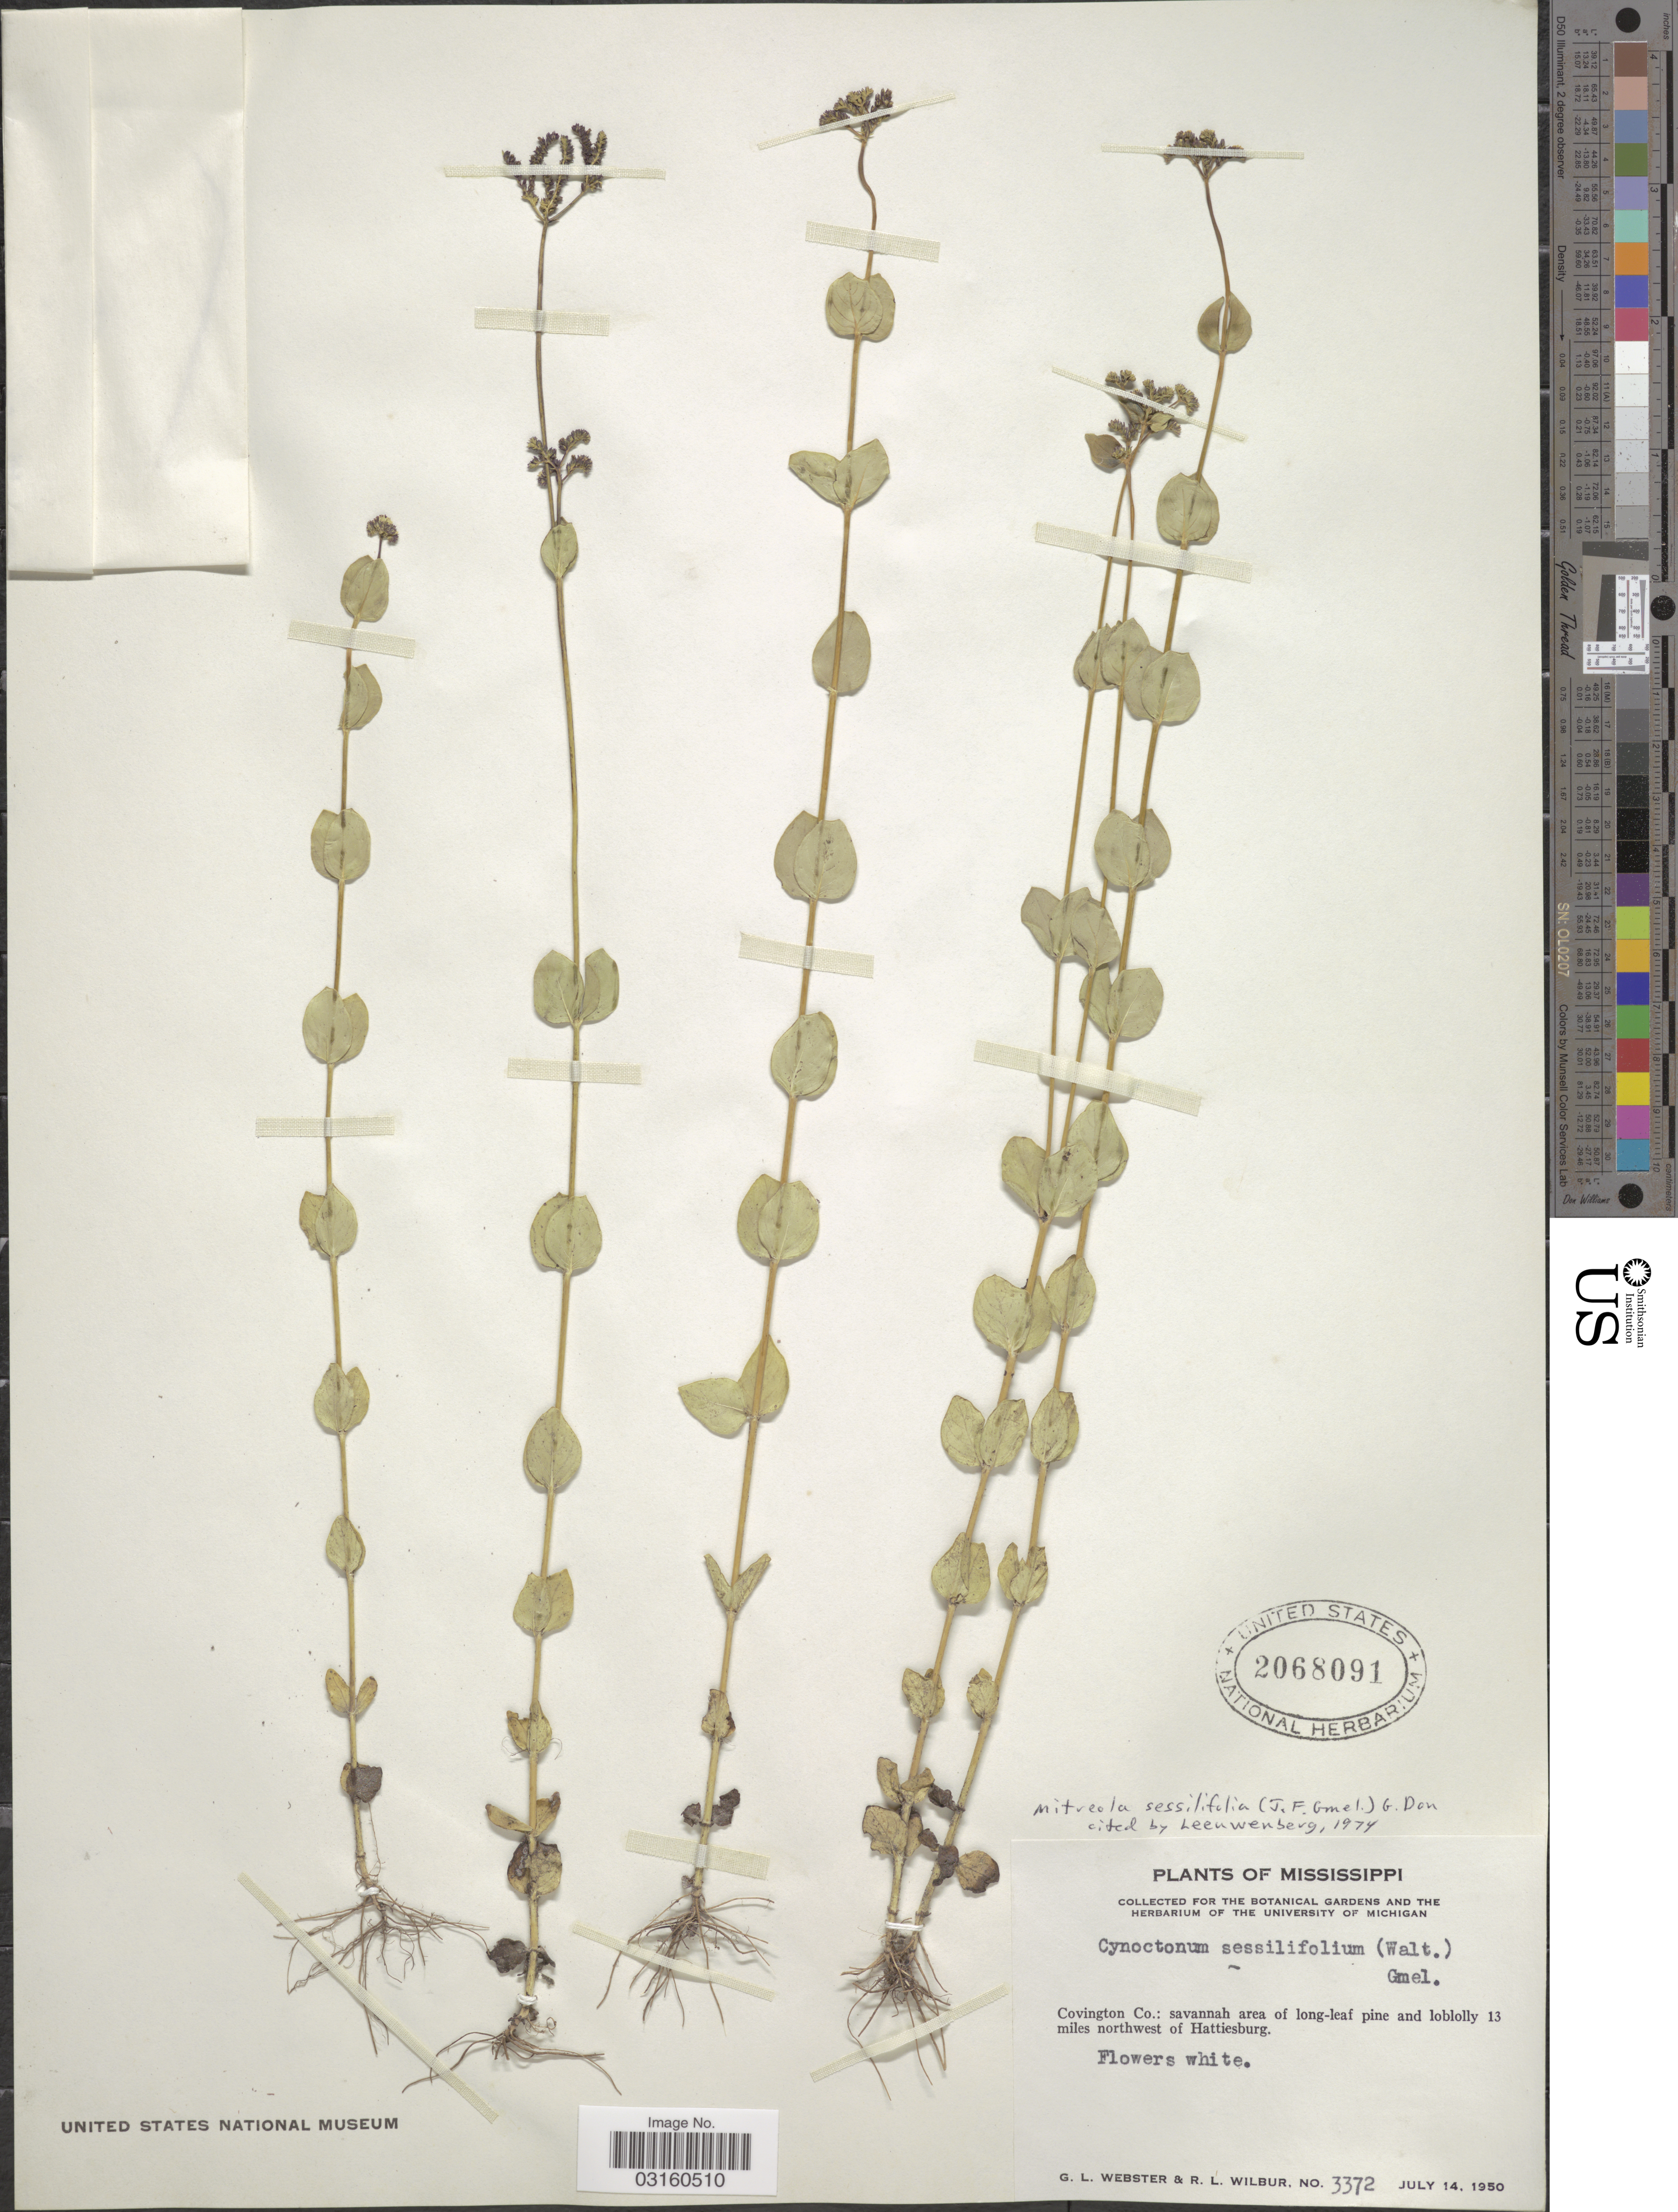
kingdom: Plantae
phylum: Tracheophyta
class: Magnoliopsida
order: Gentianales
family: Loganiaceae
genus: Mitreola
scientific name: Mitreola sessilifolia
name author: (J.F. Gmel.) G. Don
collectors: G. L. Webster & R. L. Wilbur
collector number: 3372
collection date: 1950-07-14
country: United States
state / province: Mississippi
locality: Covington Co.: savannah area of long-leaf pine and loblolly 13 miles northwest of Hattiesburg.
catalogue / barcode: US 2068091